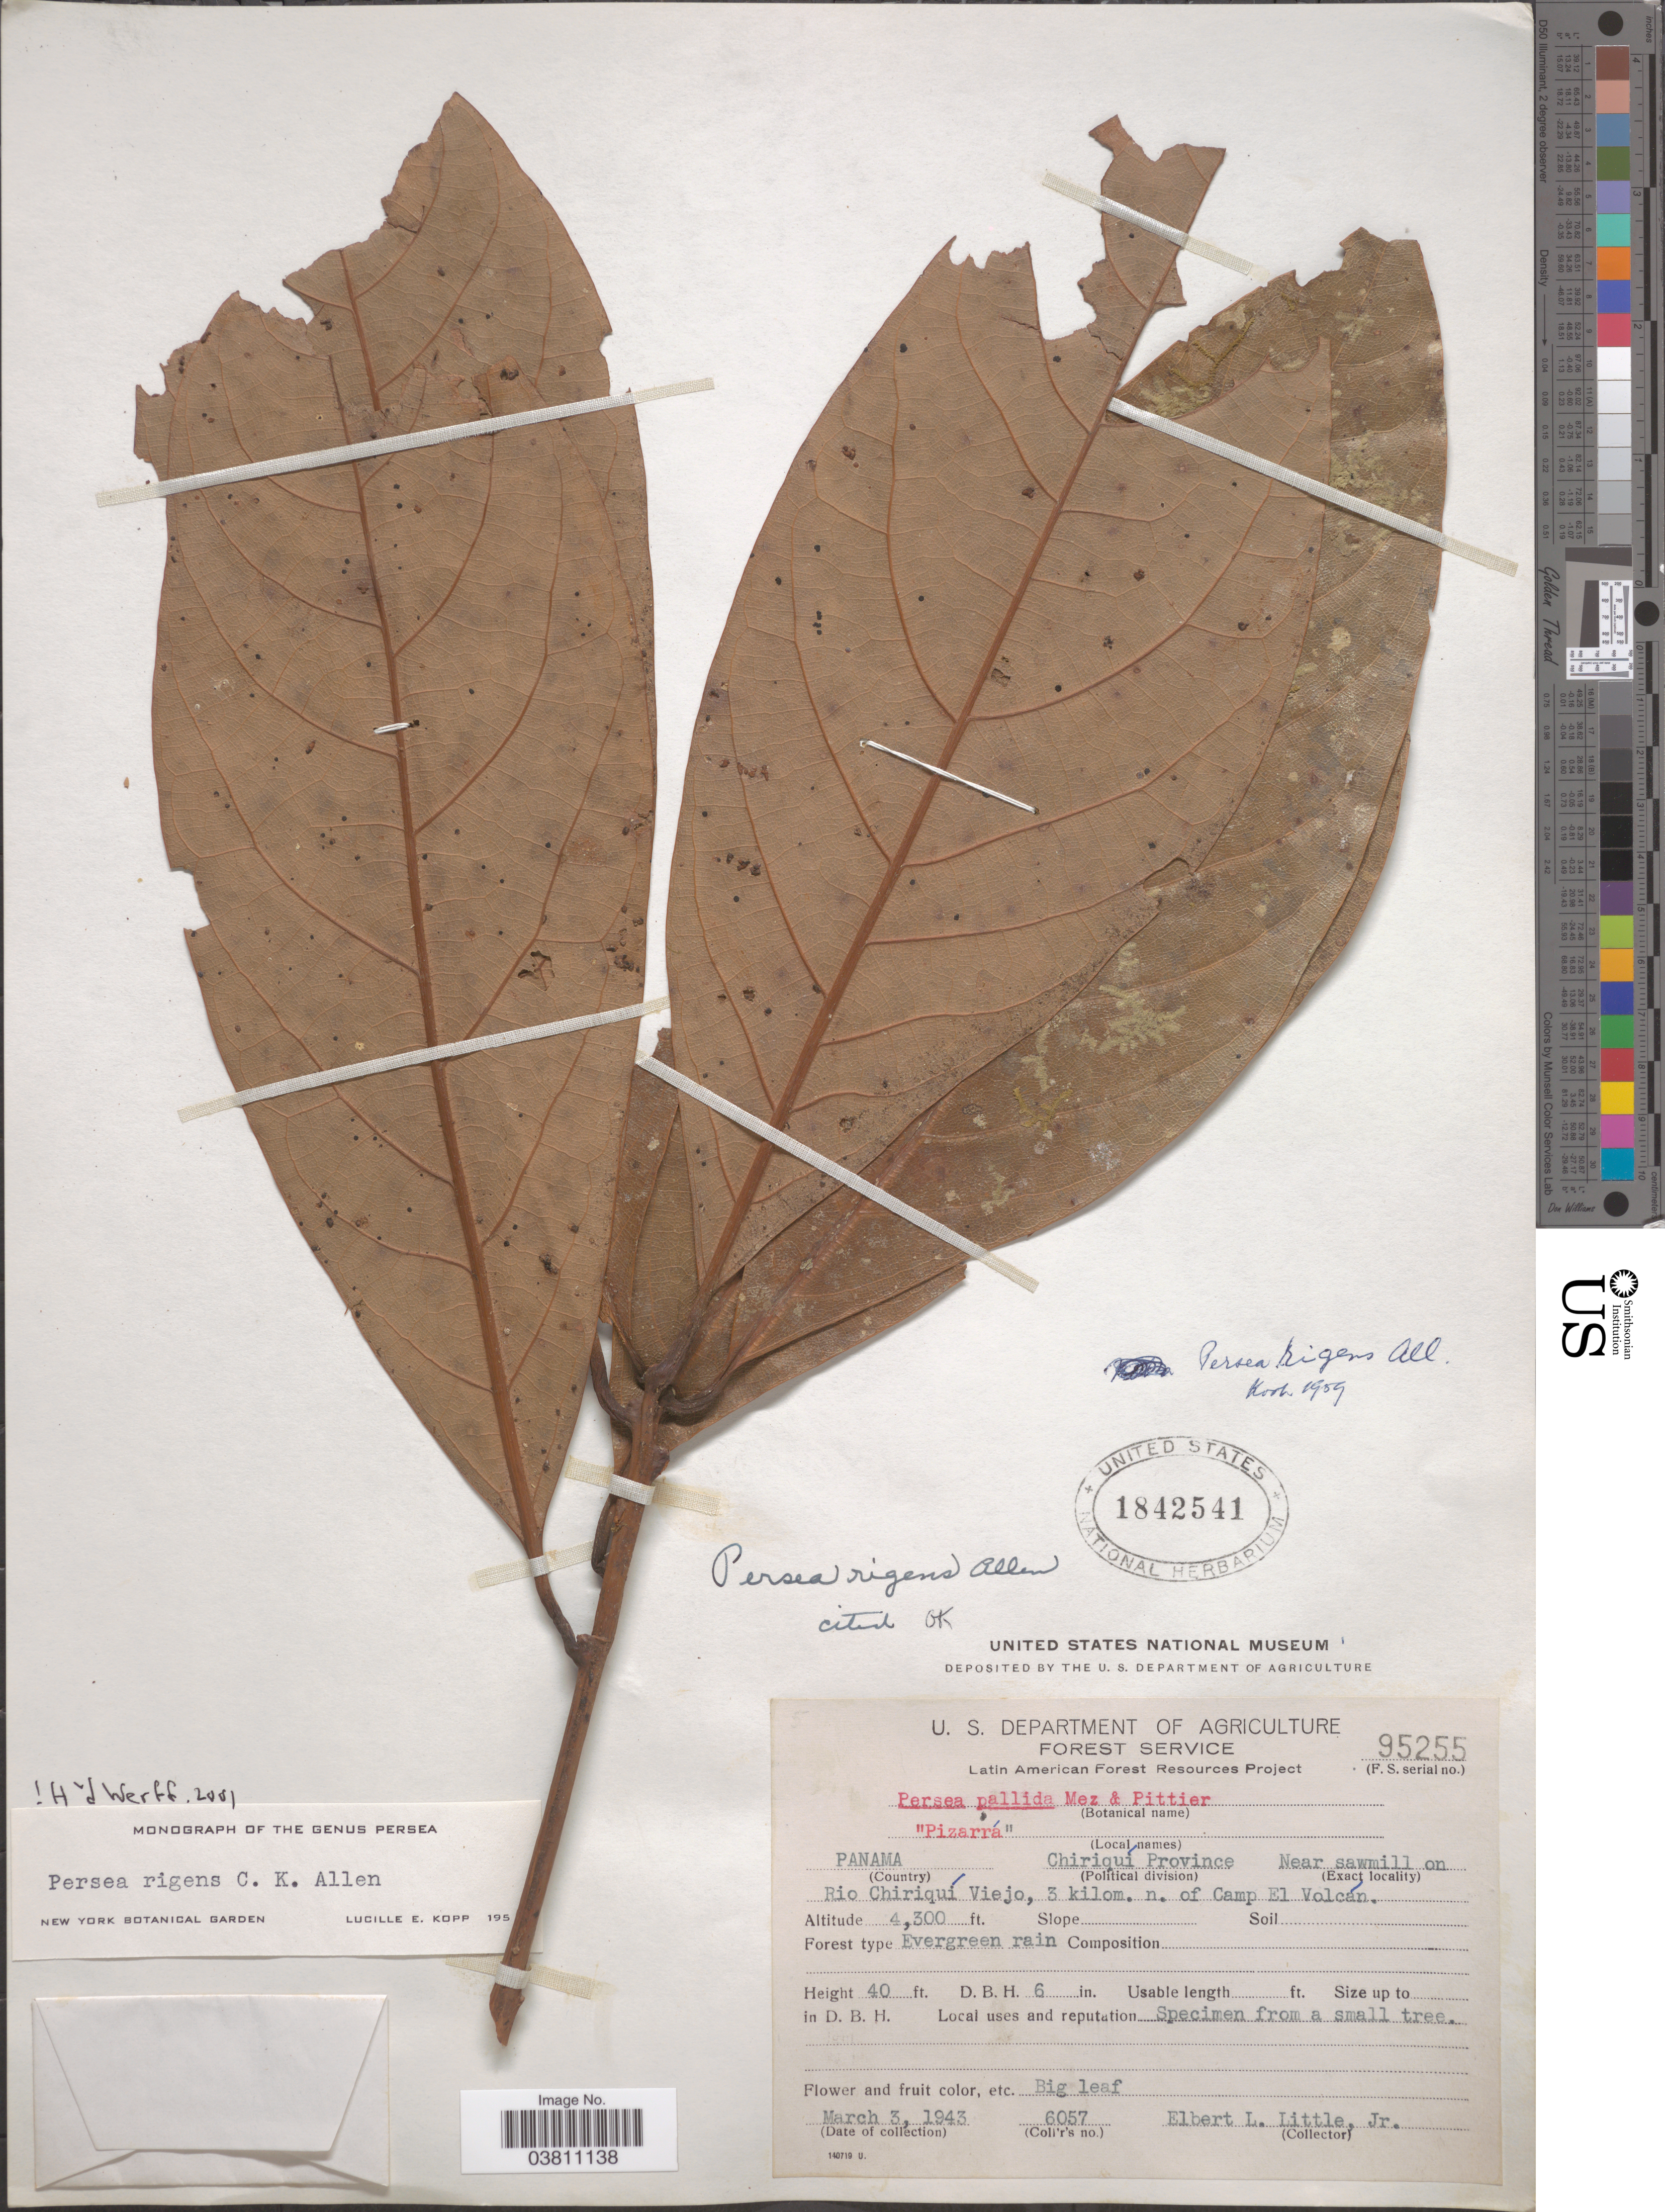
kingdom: Plantae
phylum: Tracheophyta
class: Magnoliopsida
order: Laurales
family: Lauraceae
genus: Persea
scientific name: Persea rigens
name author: C.K. Allen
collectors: E. L. Little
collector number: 6057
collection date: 1943-03-03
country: Panama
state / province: Chiriqui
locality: Near sawmill on Rio Chiriquí Viejo, 3 kilom. n. of Camp El Volcán.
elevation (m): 1311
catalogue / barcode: US 1842541